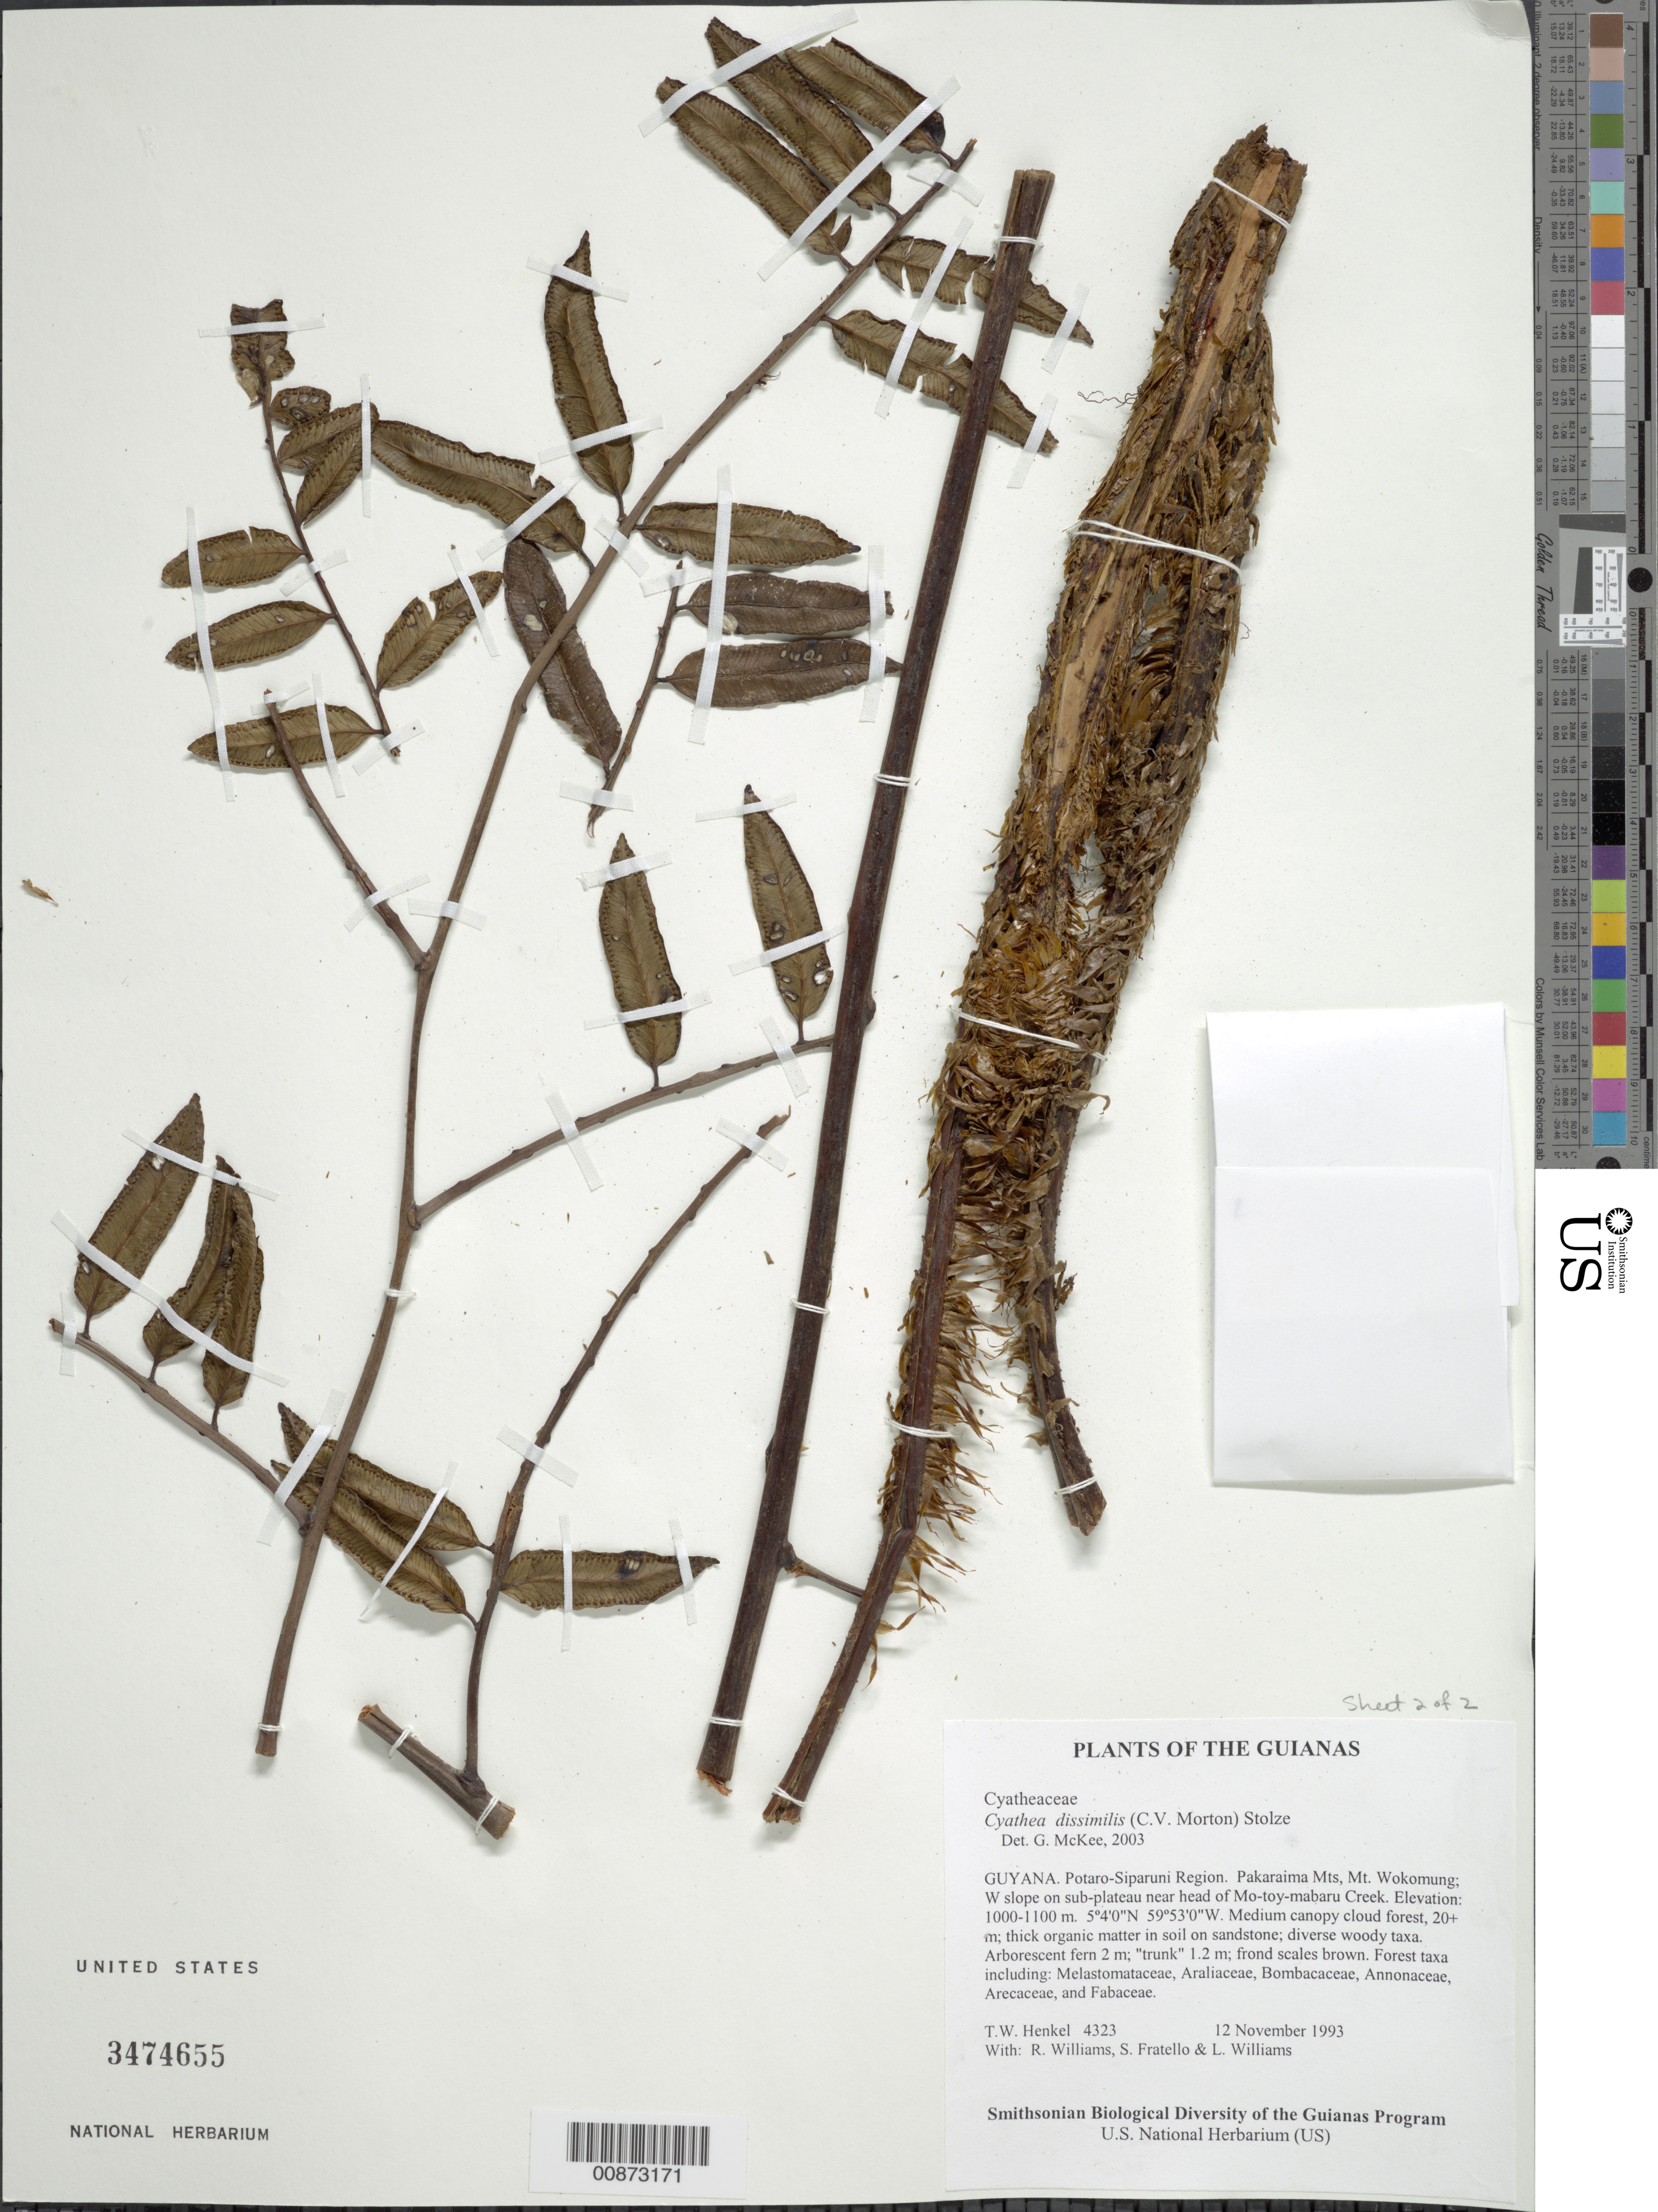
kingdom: Plantae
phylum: Tracheophyta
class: Polypodiopsida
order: Cyatheales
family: Cyatheaceae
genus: Cyathea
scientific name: Cyathea dissimilis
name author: (C.V. Morton) Stolze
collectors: T. Henkel, R. Williams, S. Fratello & L. Williams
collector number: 4323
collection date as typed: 12 November 1993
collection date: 1993-11-12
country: Guyana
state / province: Potaro-Siparuni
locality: Pakaraima Mts, Mt. Wokomung; W slope on sub-plateau near head of Mo-toy-mabaru Creek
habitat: Medium canopy cloud forest, 20+ m; thick organic matter in soil on sandstone; diverse woody taxa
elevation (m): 1000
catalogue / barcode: US 3474655